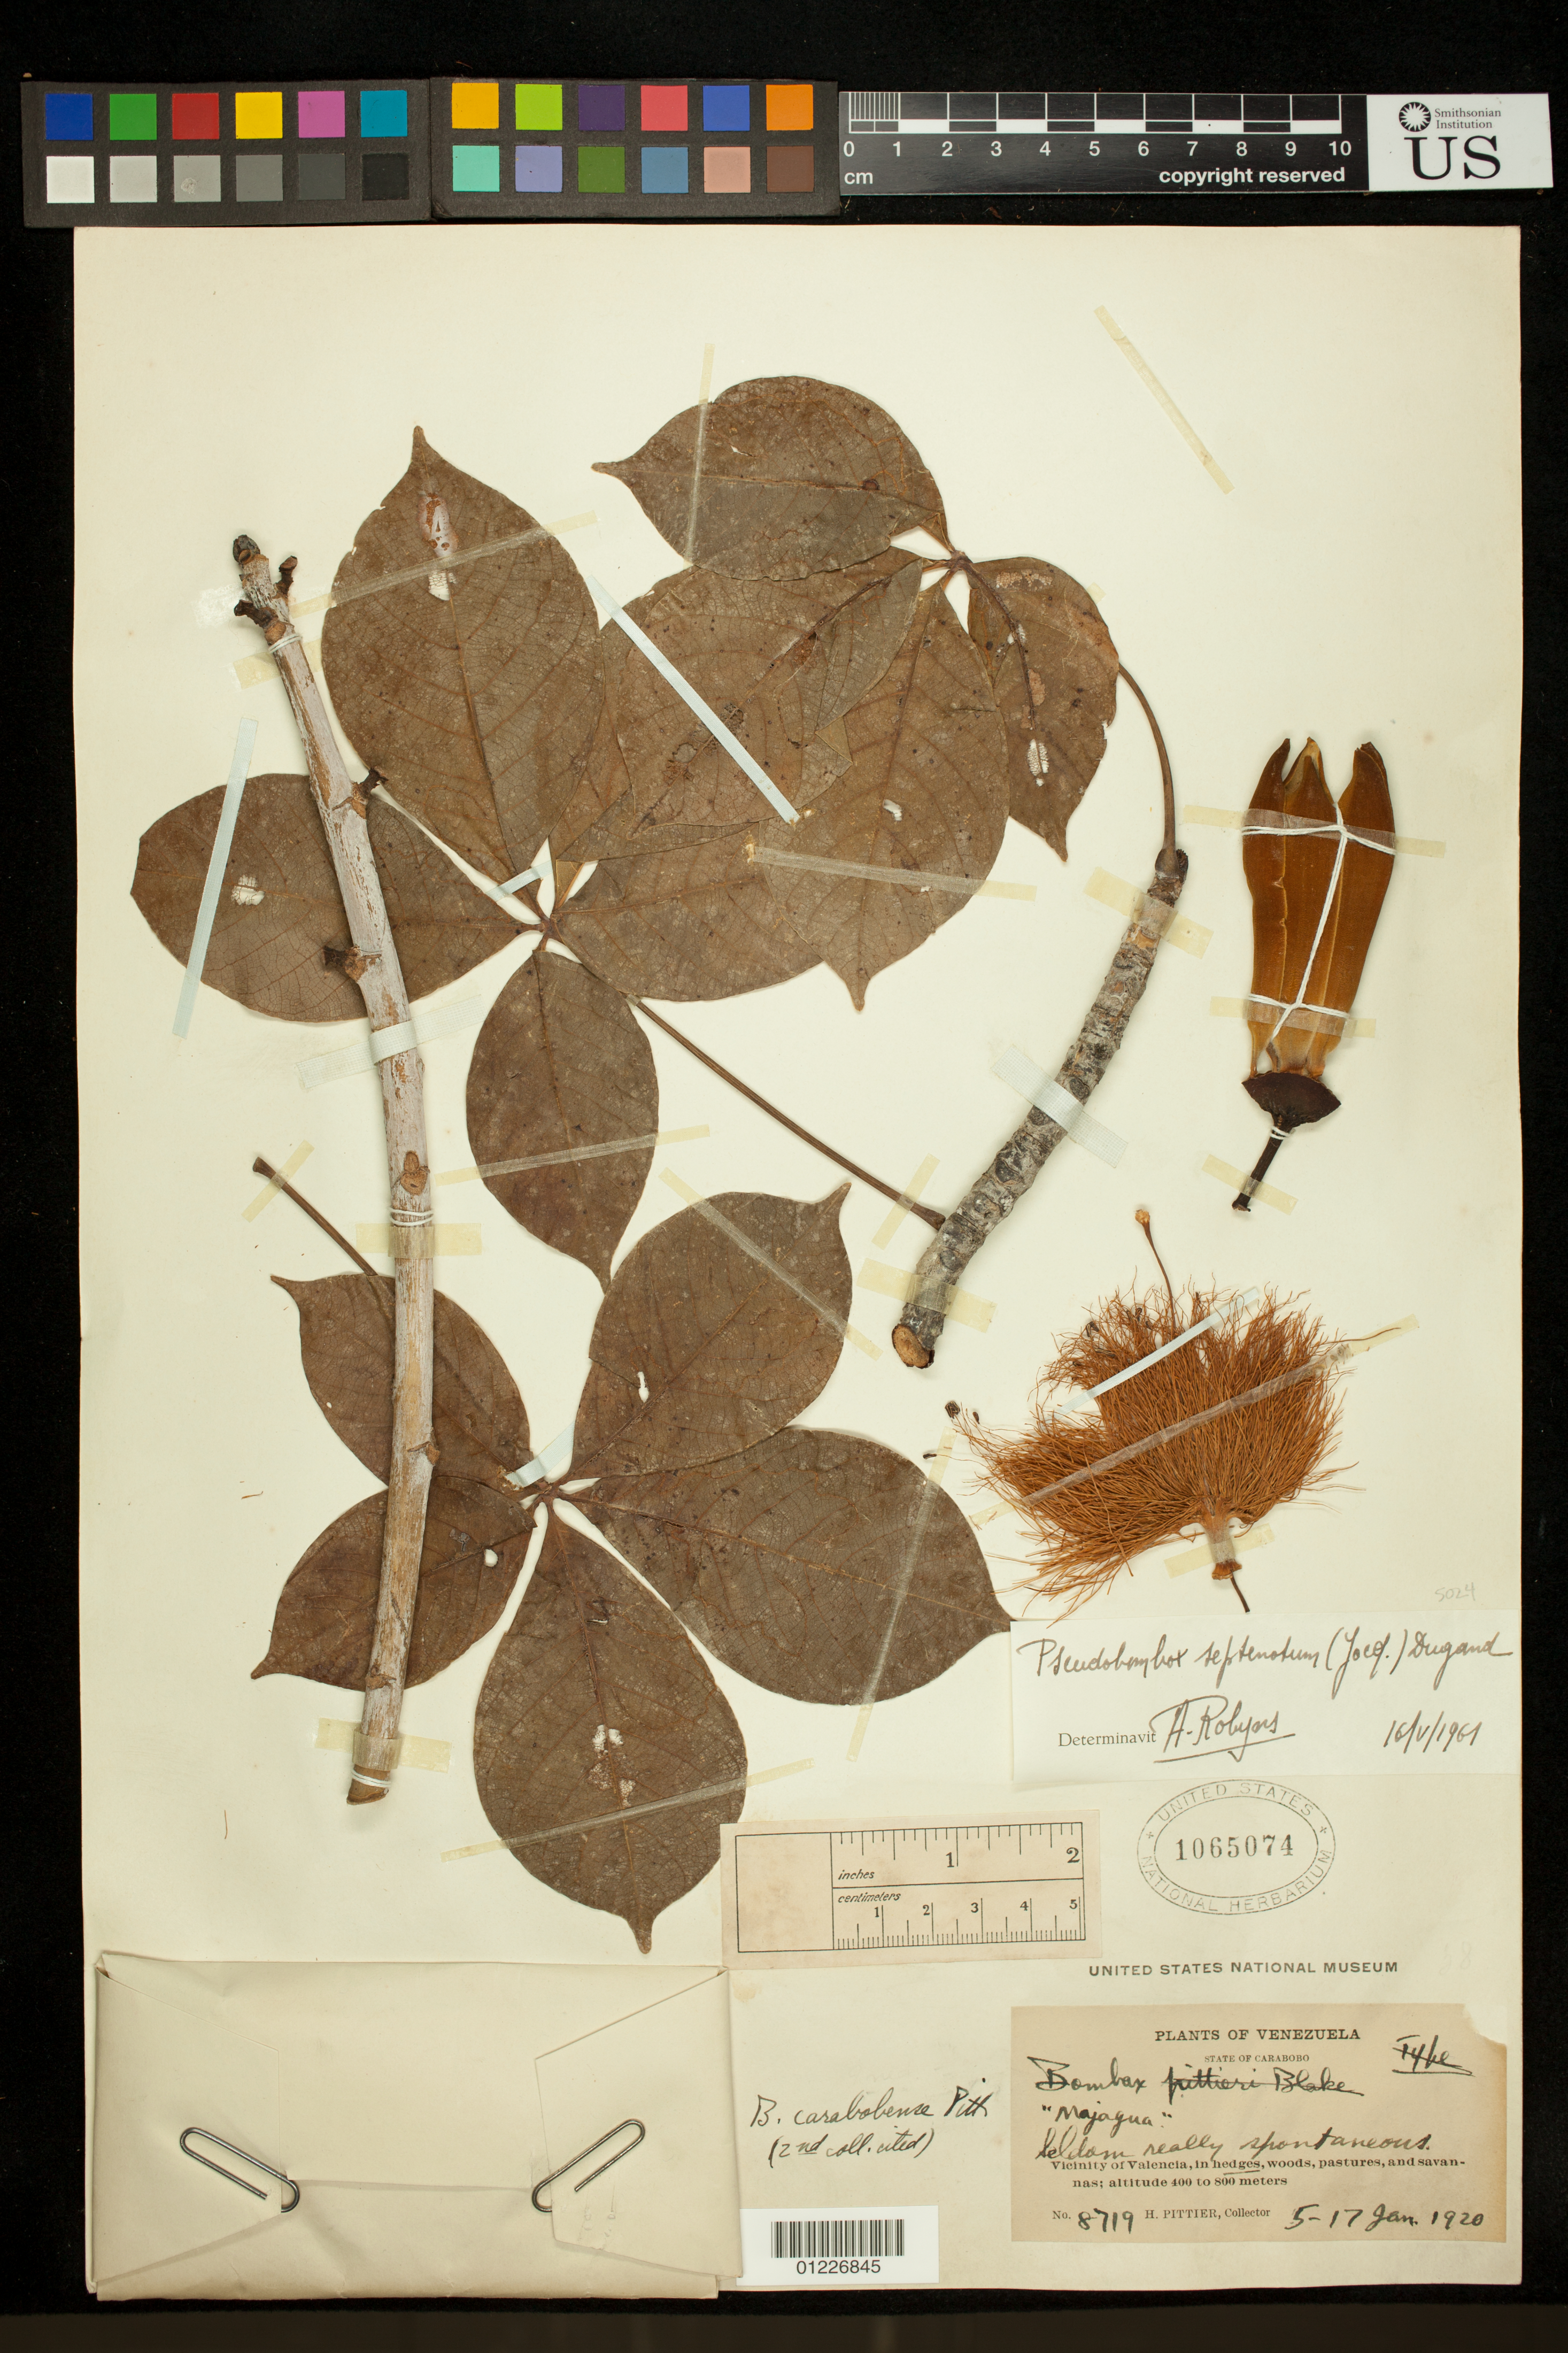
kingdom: Plantae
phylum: Tracheophyta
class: Magnoliopsida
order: Malvales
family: Malvaceae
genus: Pseudobombax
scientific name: Pseudobombax septenatum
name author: (Jacq.) Dugand G.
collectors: H. F. Pittier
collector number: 8719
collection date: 1920-01-05/1920-01-17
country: Venezuela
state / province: Carabobo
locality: Vicinity of Valencia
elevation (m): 400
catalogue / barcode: US 1065074